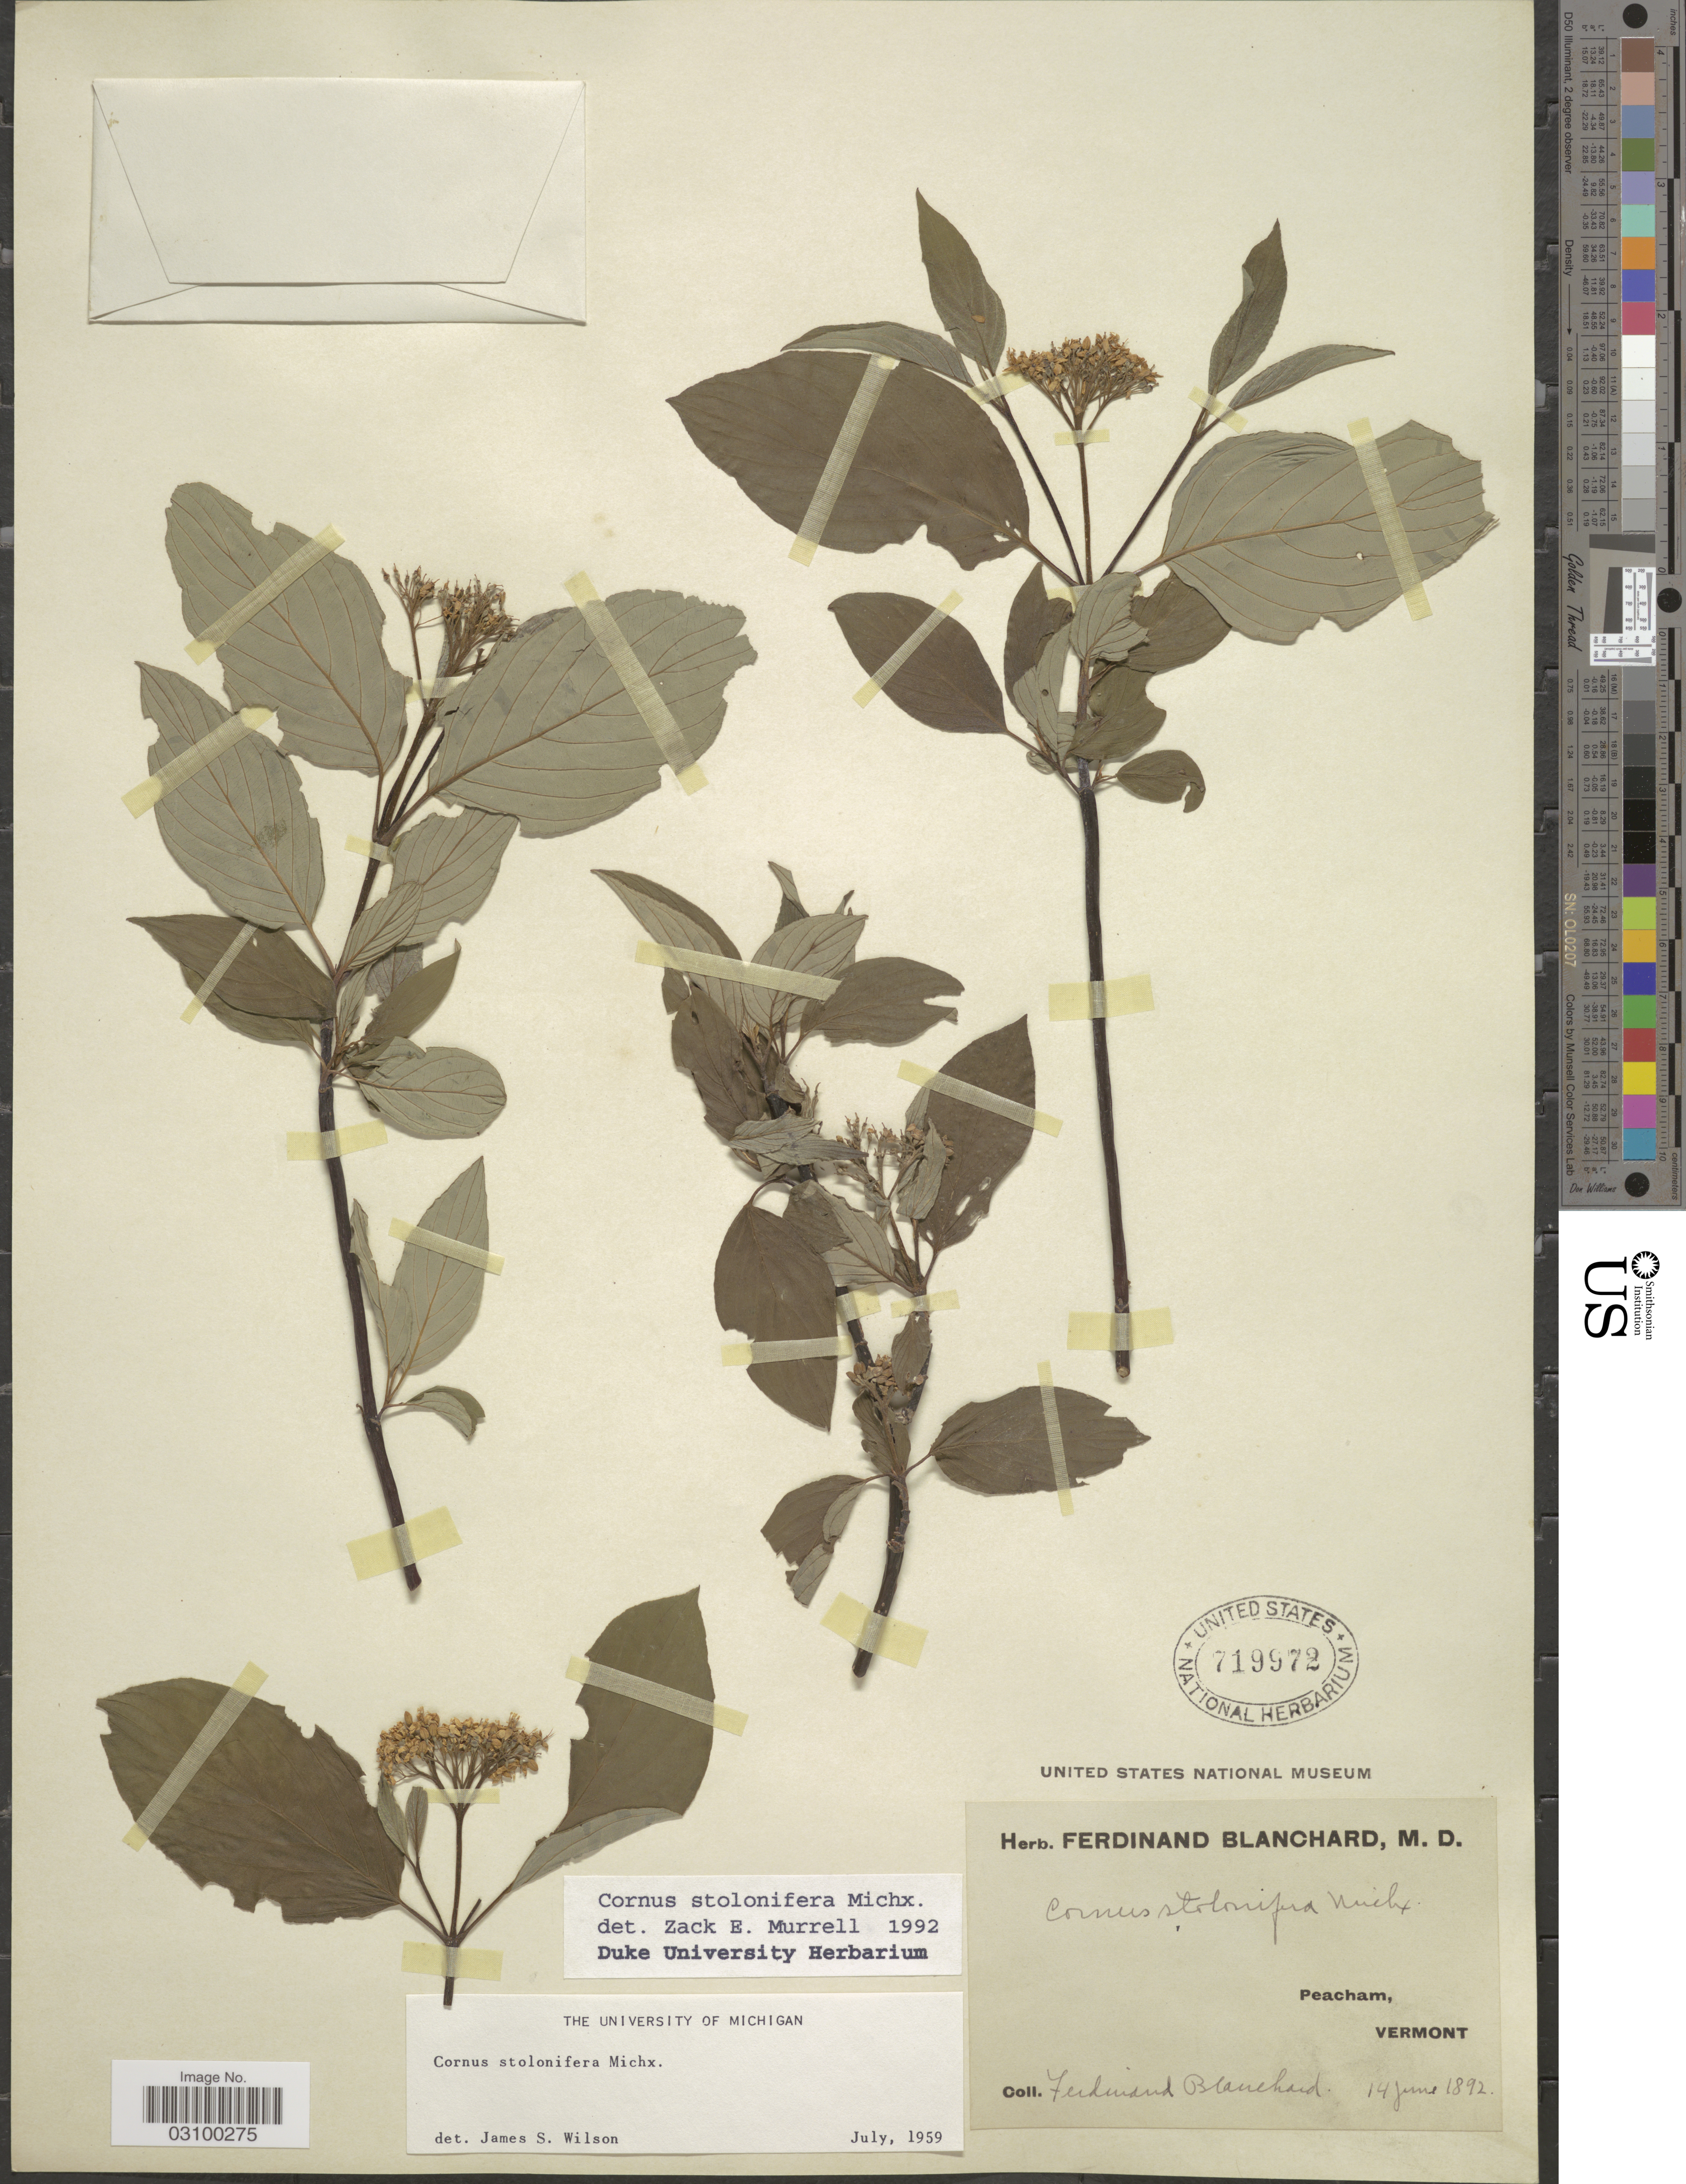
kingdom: Plantae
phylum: Tracheophyta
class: Magnoliopsida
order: Cornales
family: Cornaceae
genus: Cornus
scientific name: Cornus sericea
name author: L.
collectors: F. Blanchard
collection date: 1892-06-14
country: United States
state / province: Vermont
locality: Peacham.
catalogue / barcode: US 719972